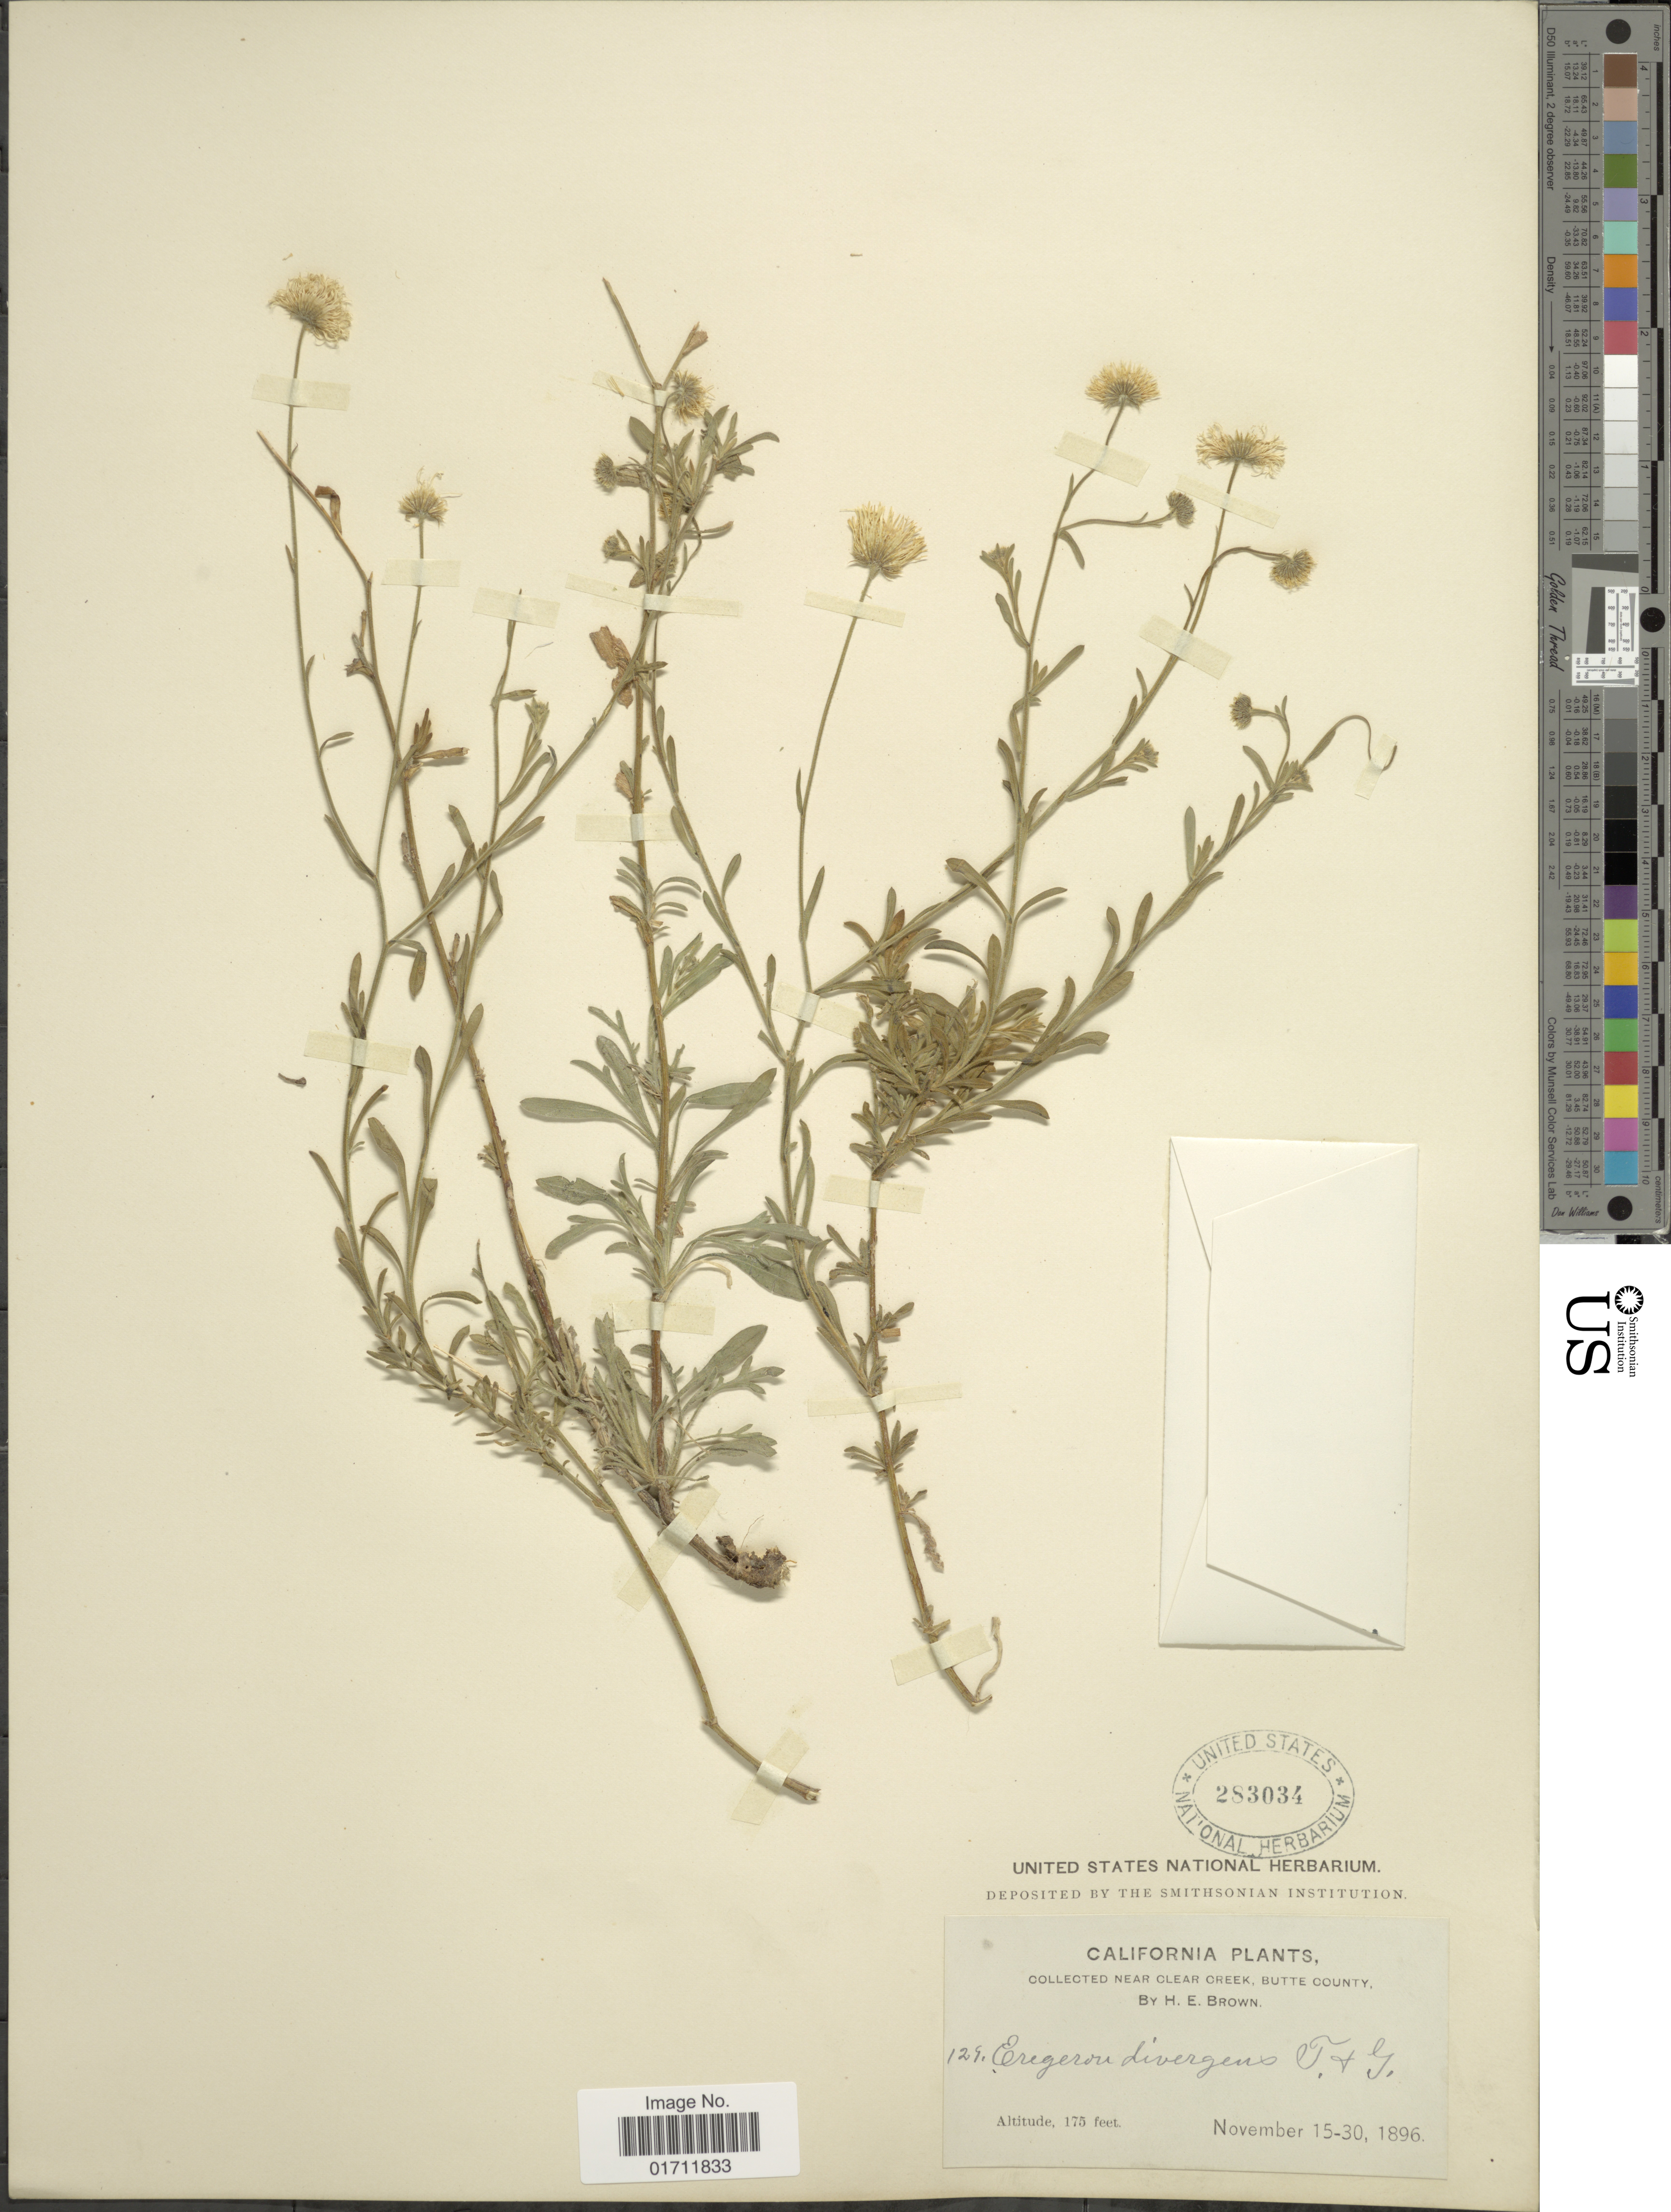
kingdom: Plantae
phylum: Tracheophyta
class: Magnoliopsida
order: Asterales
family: Asteraceae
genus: Erigeron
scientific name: Erigeron divergens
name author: Torr. & A. Gray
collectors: H. E. Brown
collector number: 129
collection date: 1896-11-15/1896-11-30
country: United States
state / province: California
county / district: Butte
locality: Near Clear Creek, Butte County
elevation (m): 53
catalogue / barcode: US 283034